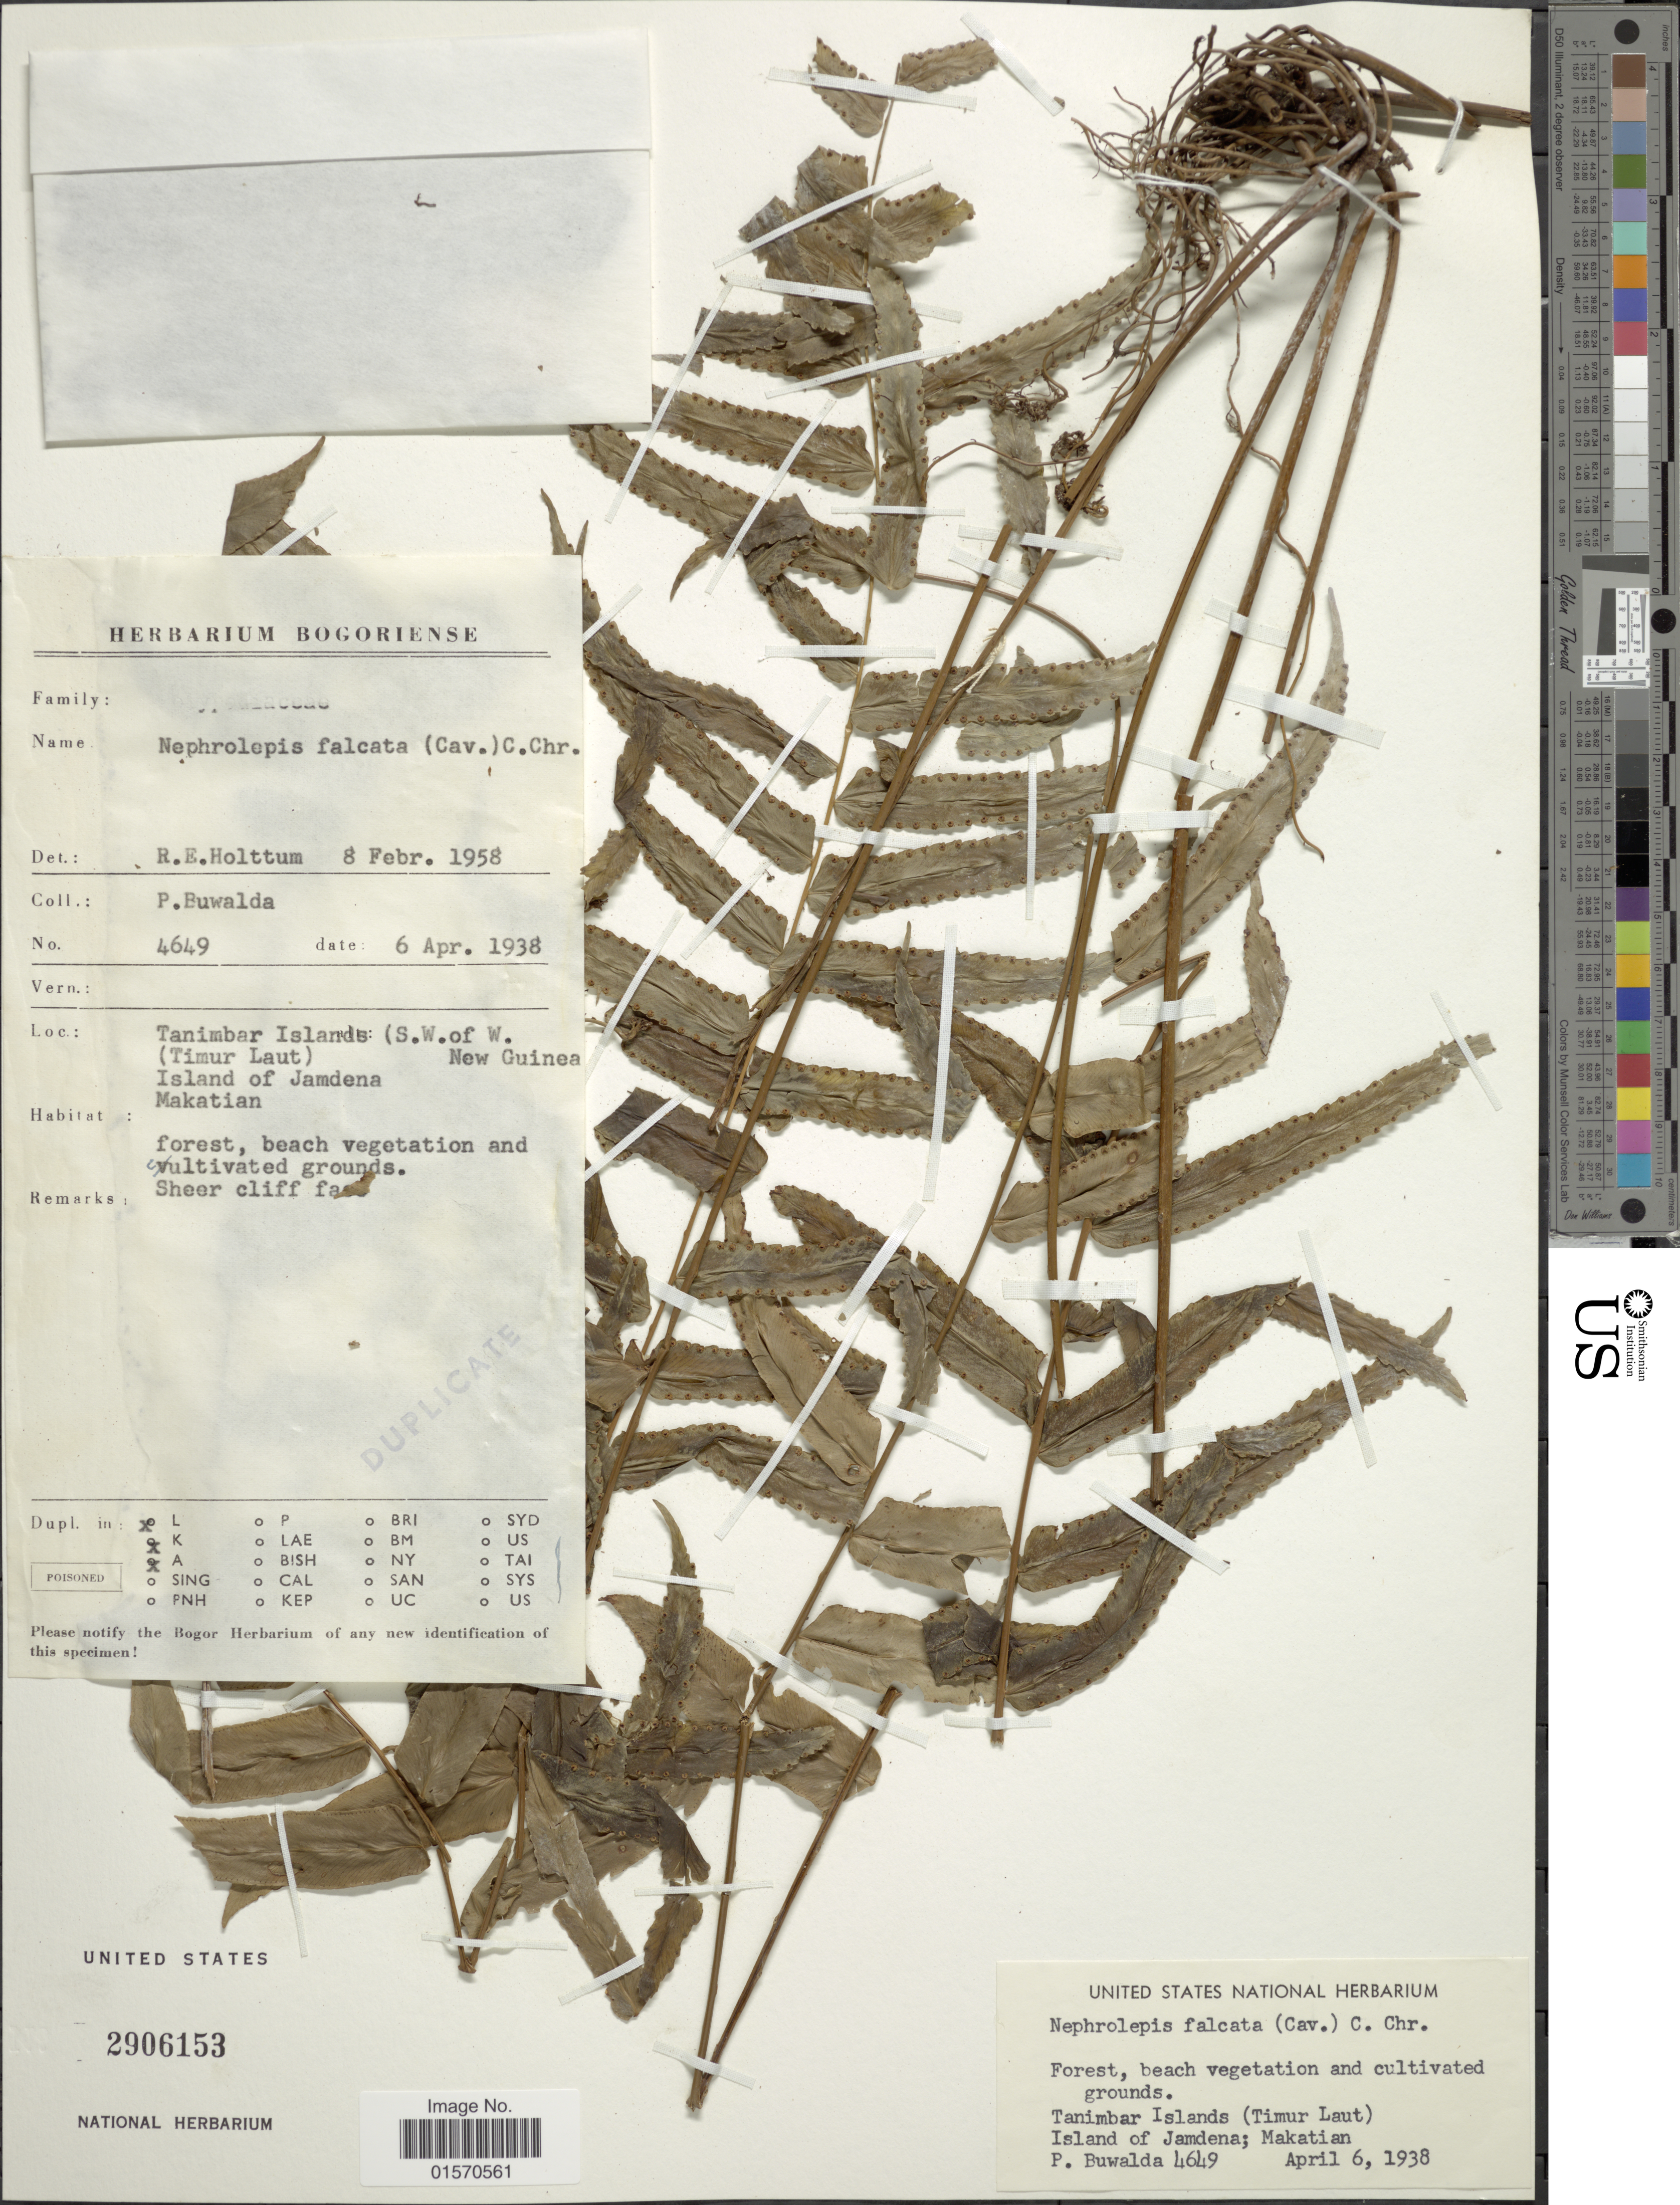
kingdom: Plantae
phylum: Tracheophyta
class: Polypodiopsida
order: Polypodiales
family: Nephrolepidaceae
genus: Nephrolepis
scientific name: Nephrolepis falcata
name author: (Cav.) C. Chr.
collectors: P. Buwalda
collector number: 4649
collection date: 1938-04-06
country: Indonesia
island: New Guinea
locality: Tanimbar Islands (Timur Laut): (S.W. of W. New Guinea). Island of Jamdena. Makatian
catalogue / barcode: US 2906153